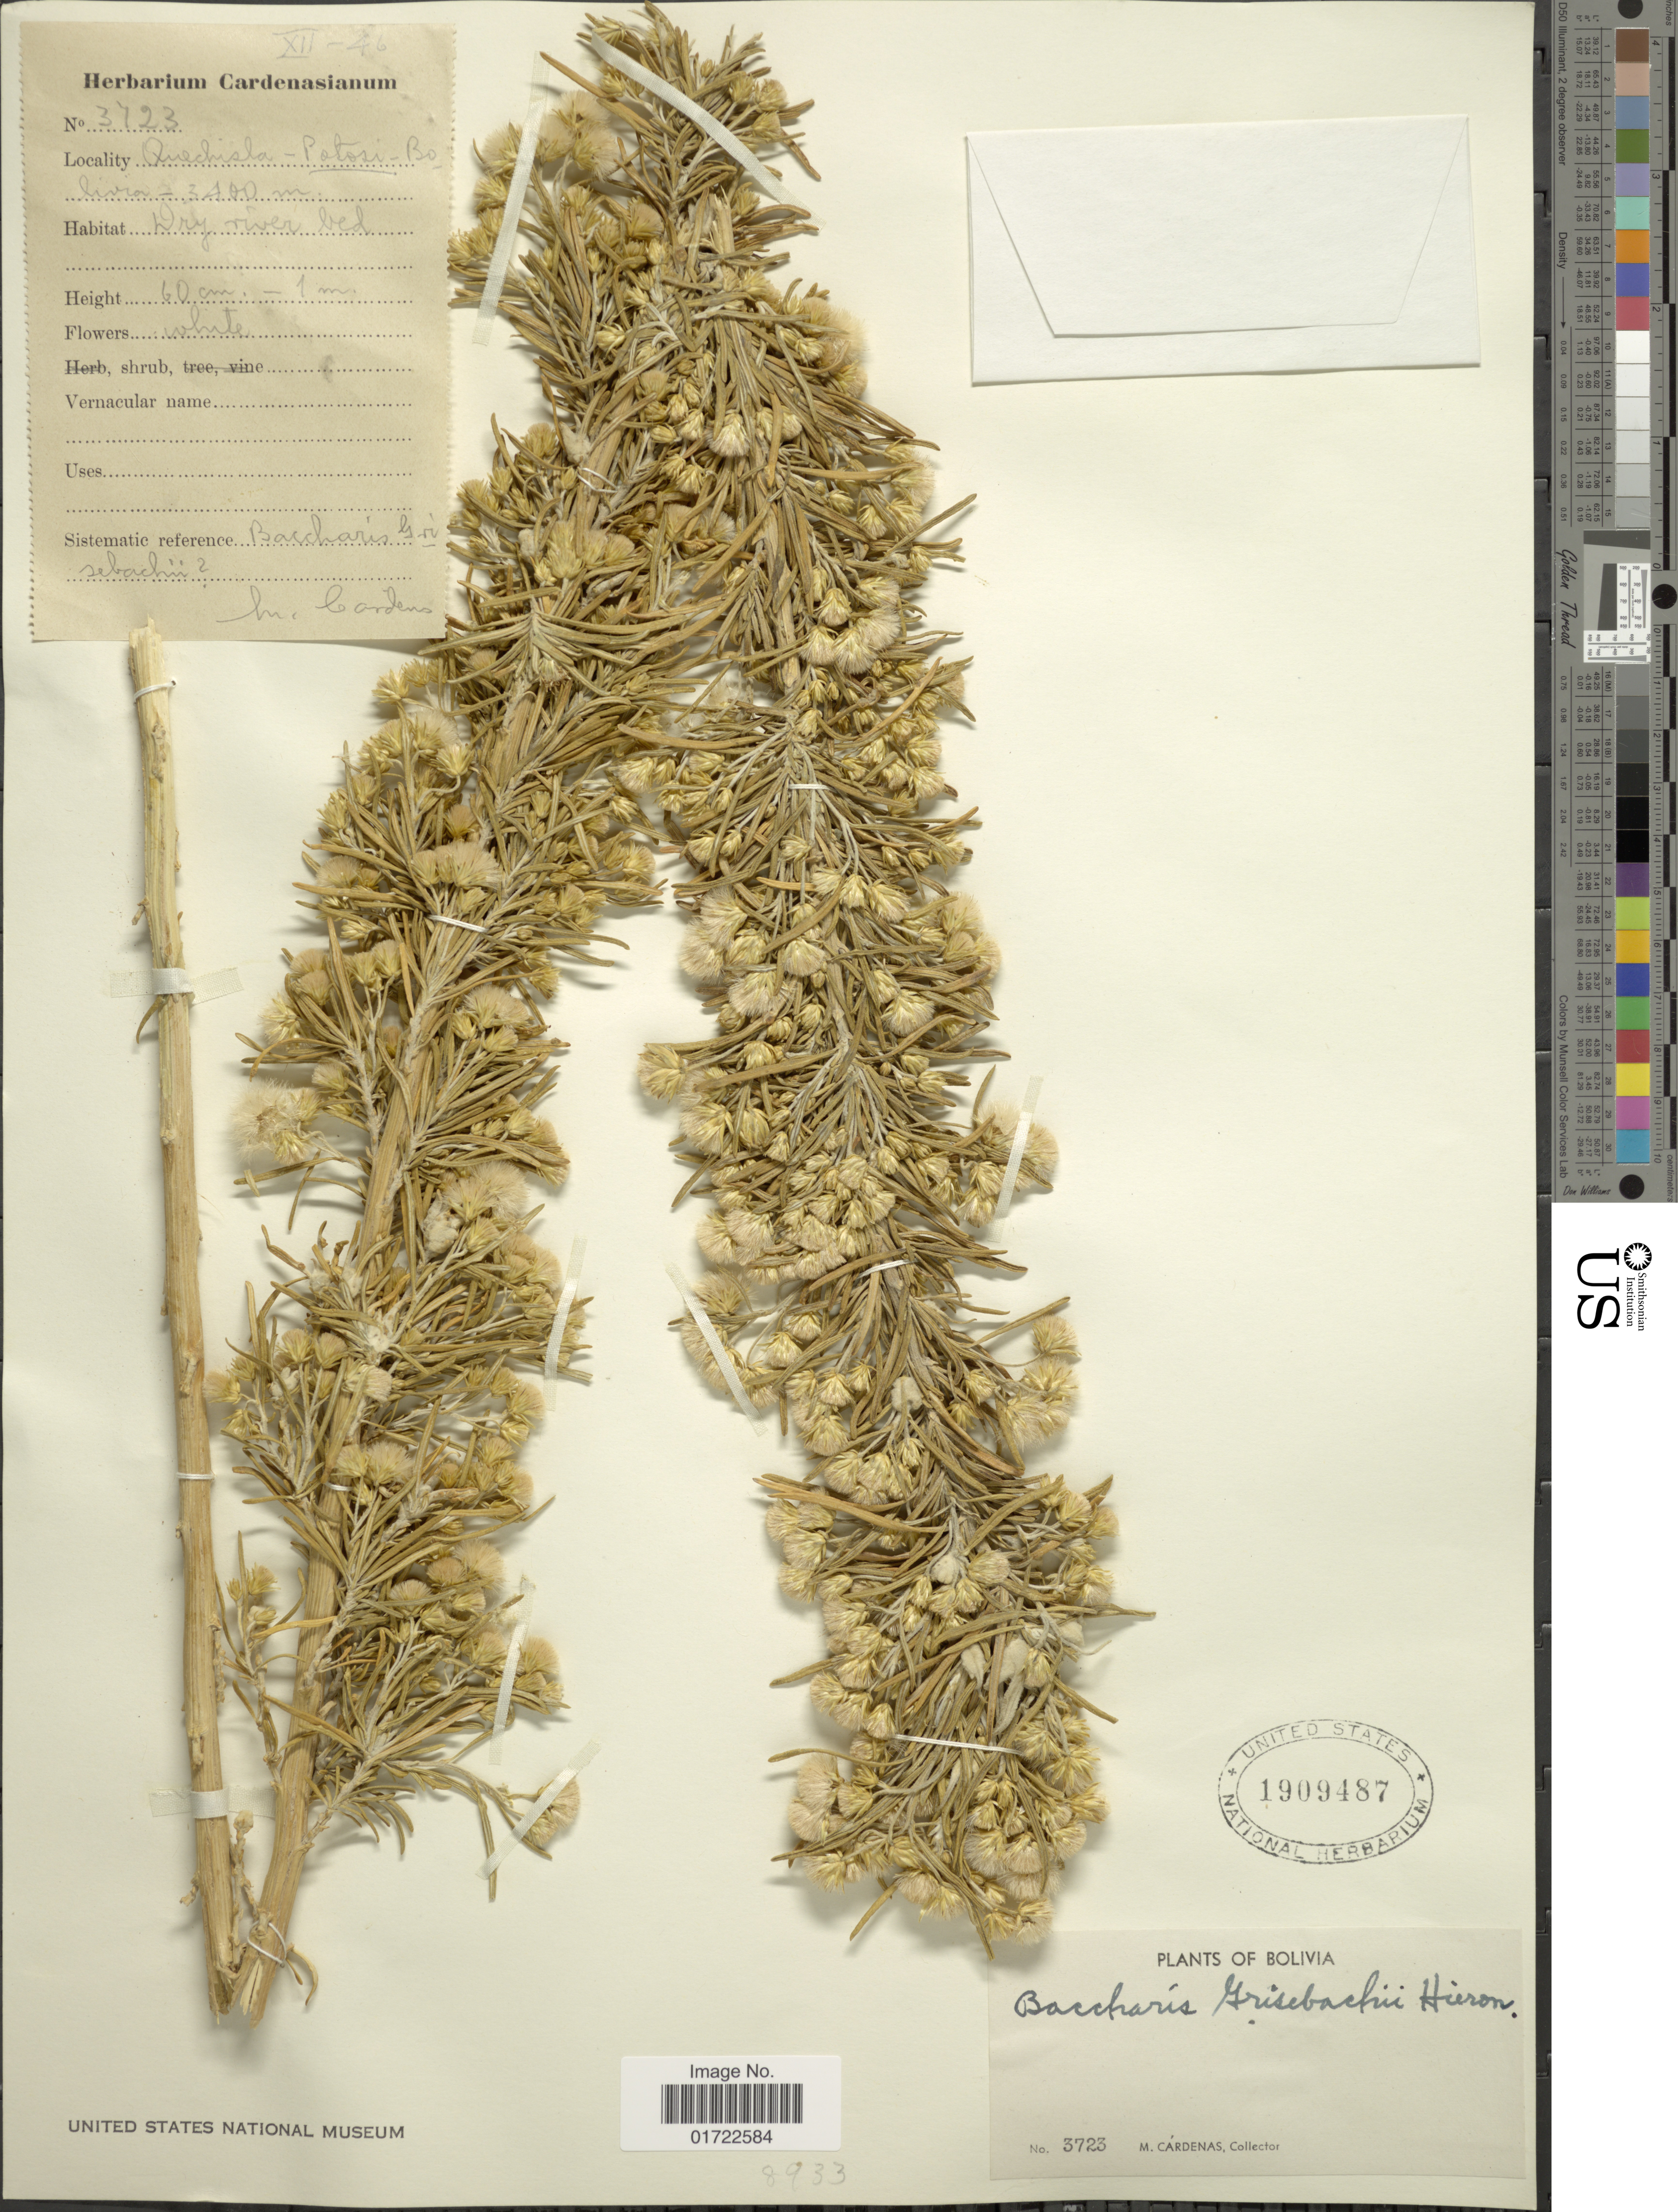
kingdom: Plantae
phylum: Tracheophyta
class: Magnoliopsida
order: Asterales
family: Asteraceae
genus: Baccharis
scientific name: Baccharis grisebachii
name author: Hieron.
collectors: M. Cárdenas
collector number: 3273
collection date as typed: Transcribed d/m/y: /12/46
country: Bolivia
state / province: Potosi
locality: Quechisla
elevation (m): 3400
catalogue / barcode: US 1909487